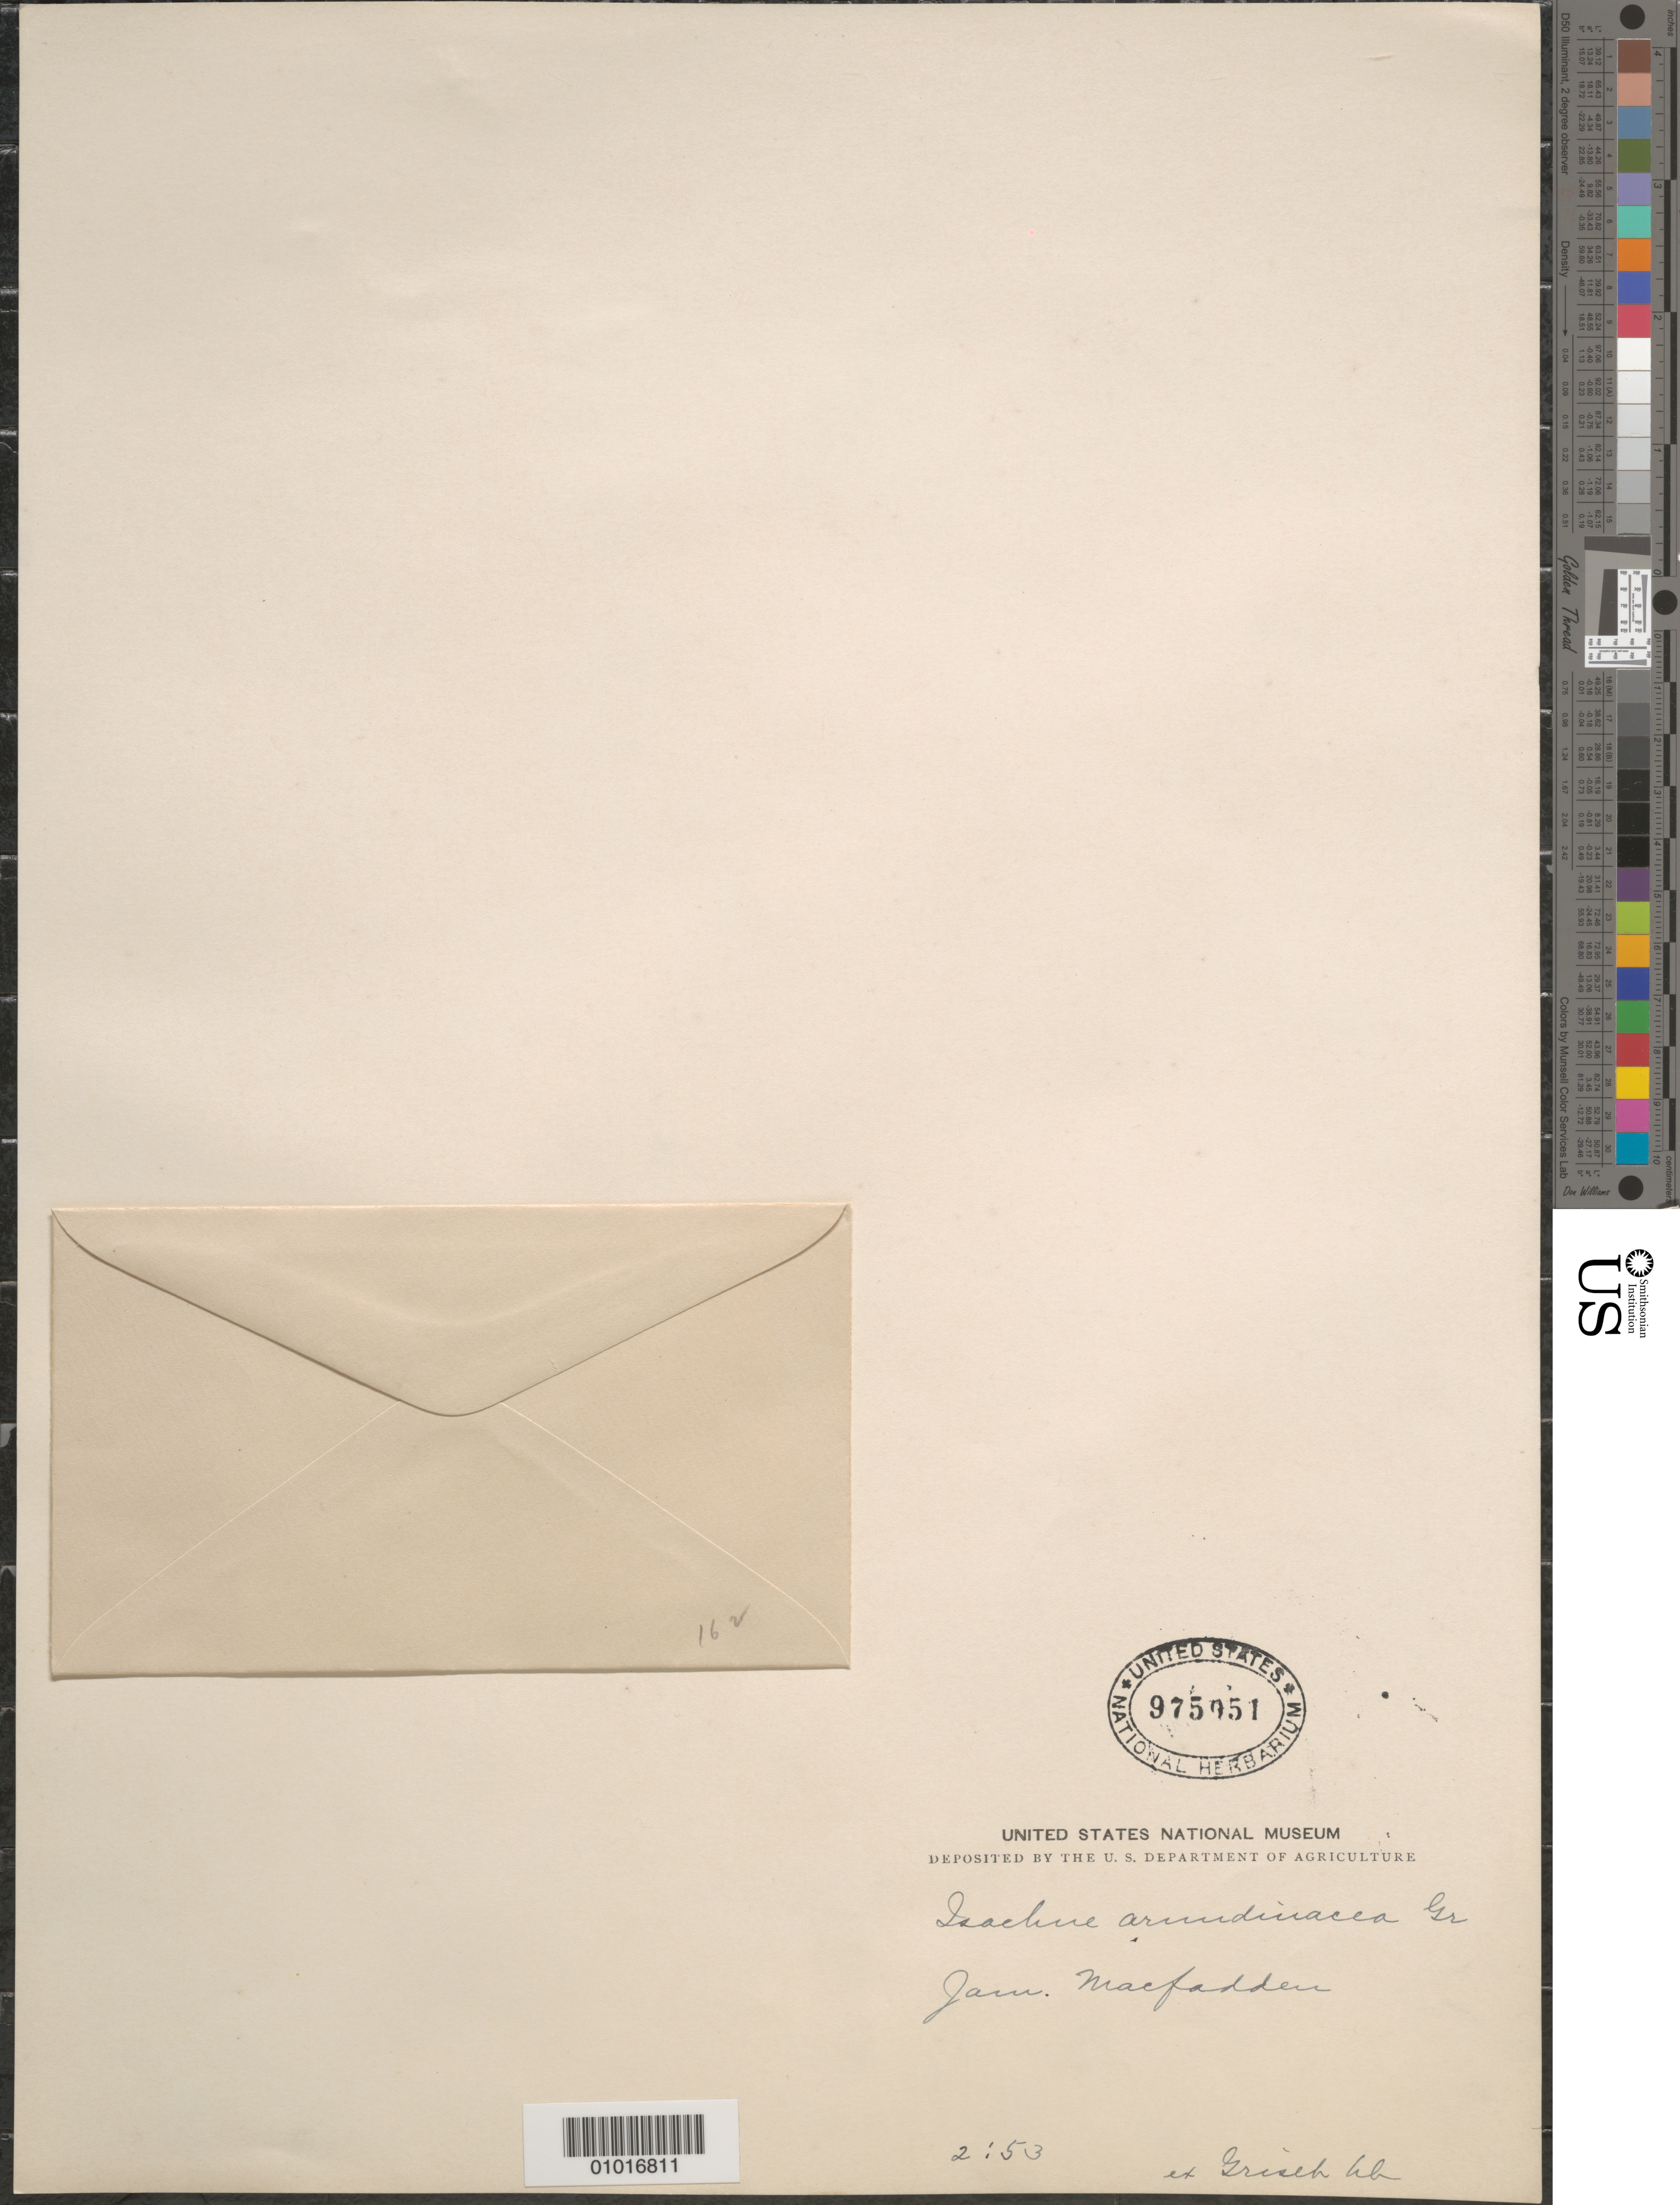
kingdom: Plantae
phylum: Tracheophyta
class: Liliopsida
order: Poales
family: Poaceae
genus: Isachne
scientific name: Isachne arundinacea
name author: (Sw.) Griseb.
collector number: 162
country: Jamaica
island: Jamaica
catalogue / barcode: US 975951